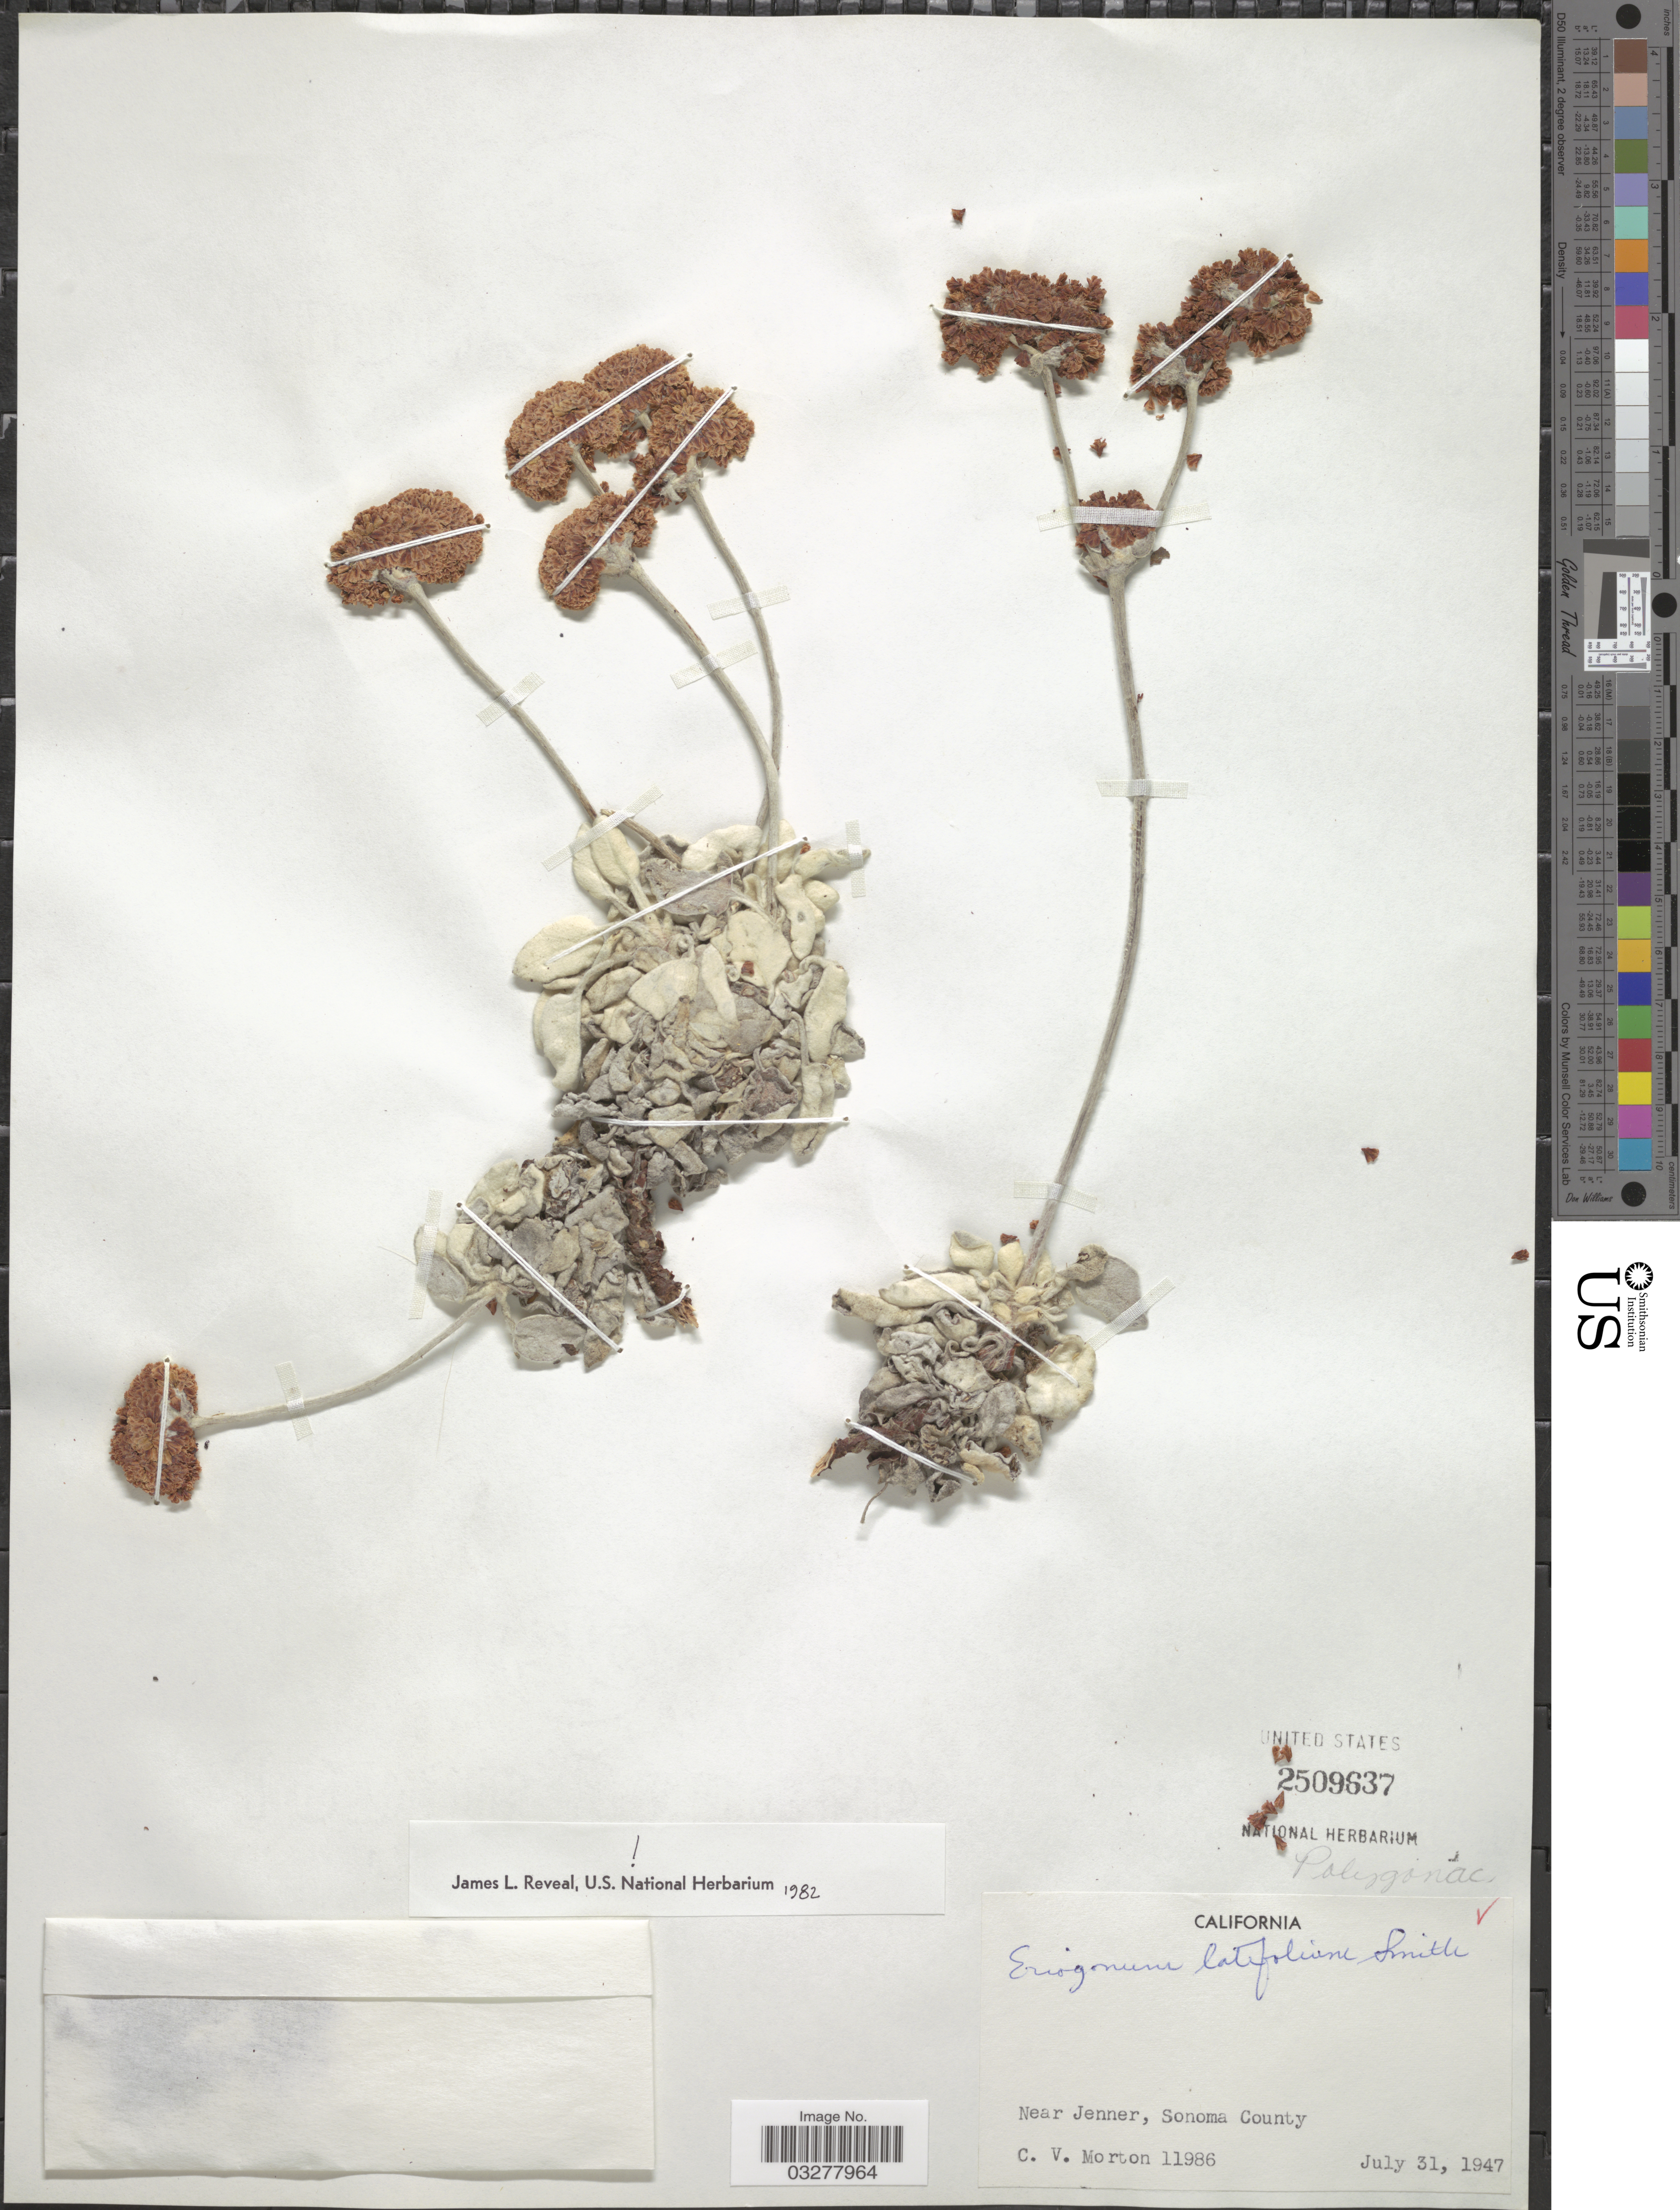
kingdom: Plantae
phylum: Tracheophyta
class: Magnoliopsida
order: Caryophyllales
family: Polygonaceae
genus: Eriogonum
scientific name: Eriogonum latifolium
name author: Sm.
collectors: C. V. Morton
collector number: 11986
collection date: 1947-07-31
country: United States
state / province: California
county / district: Sonoma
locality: Near Jenner, Sonoma County.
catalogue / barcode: US 2509637